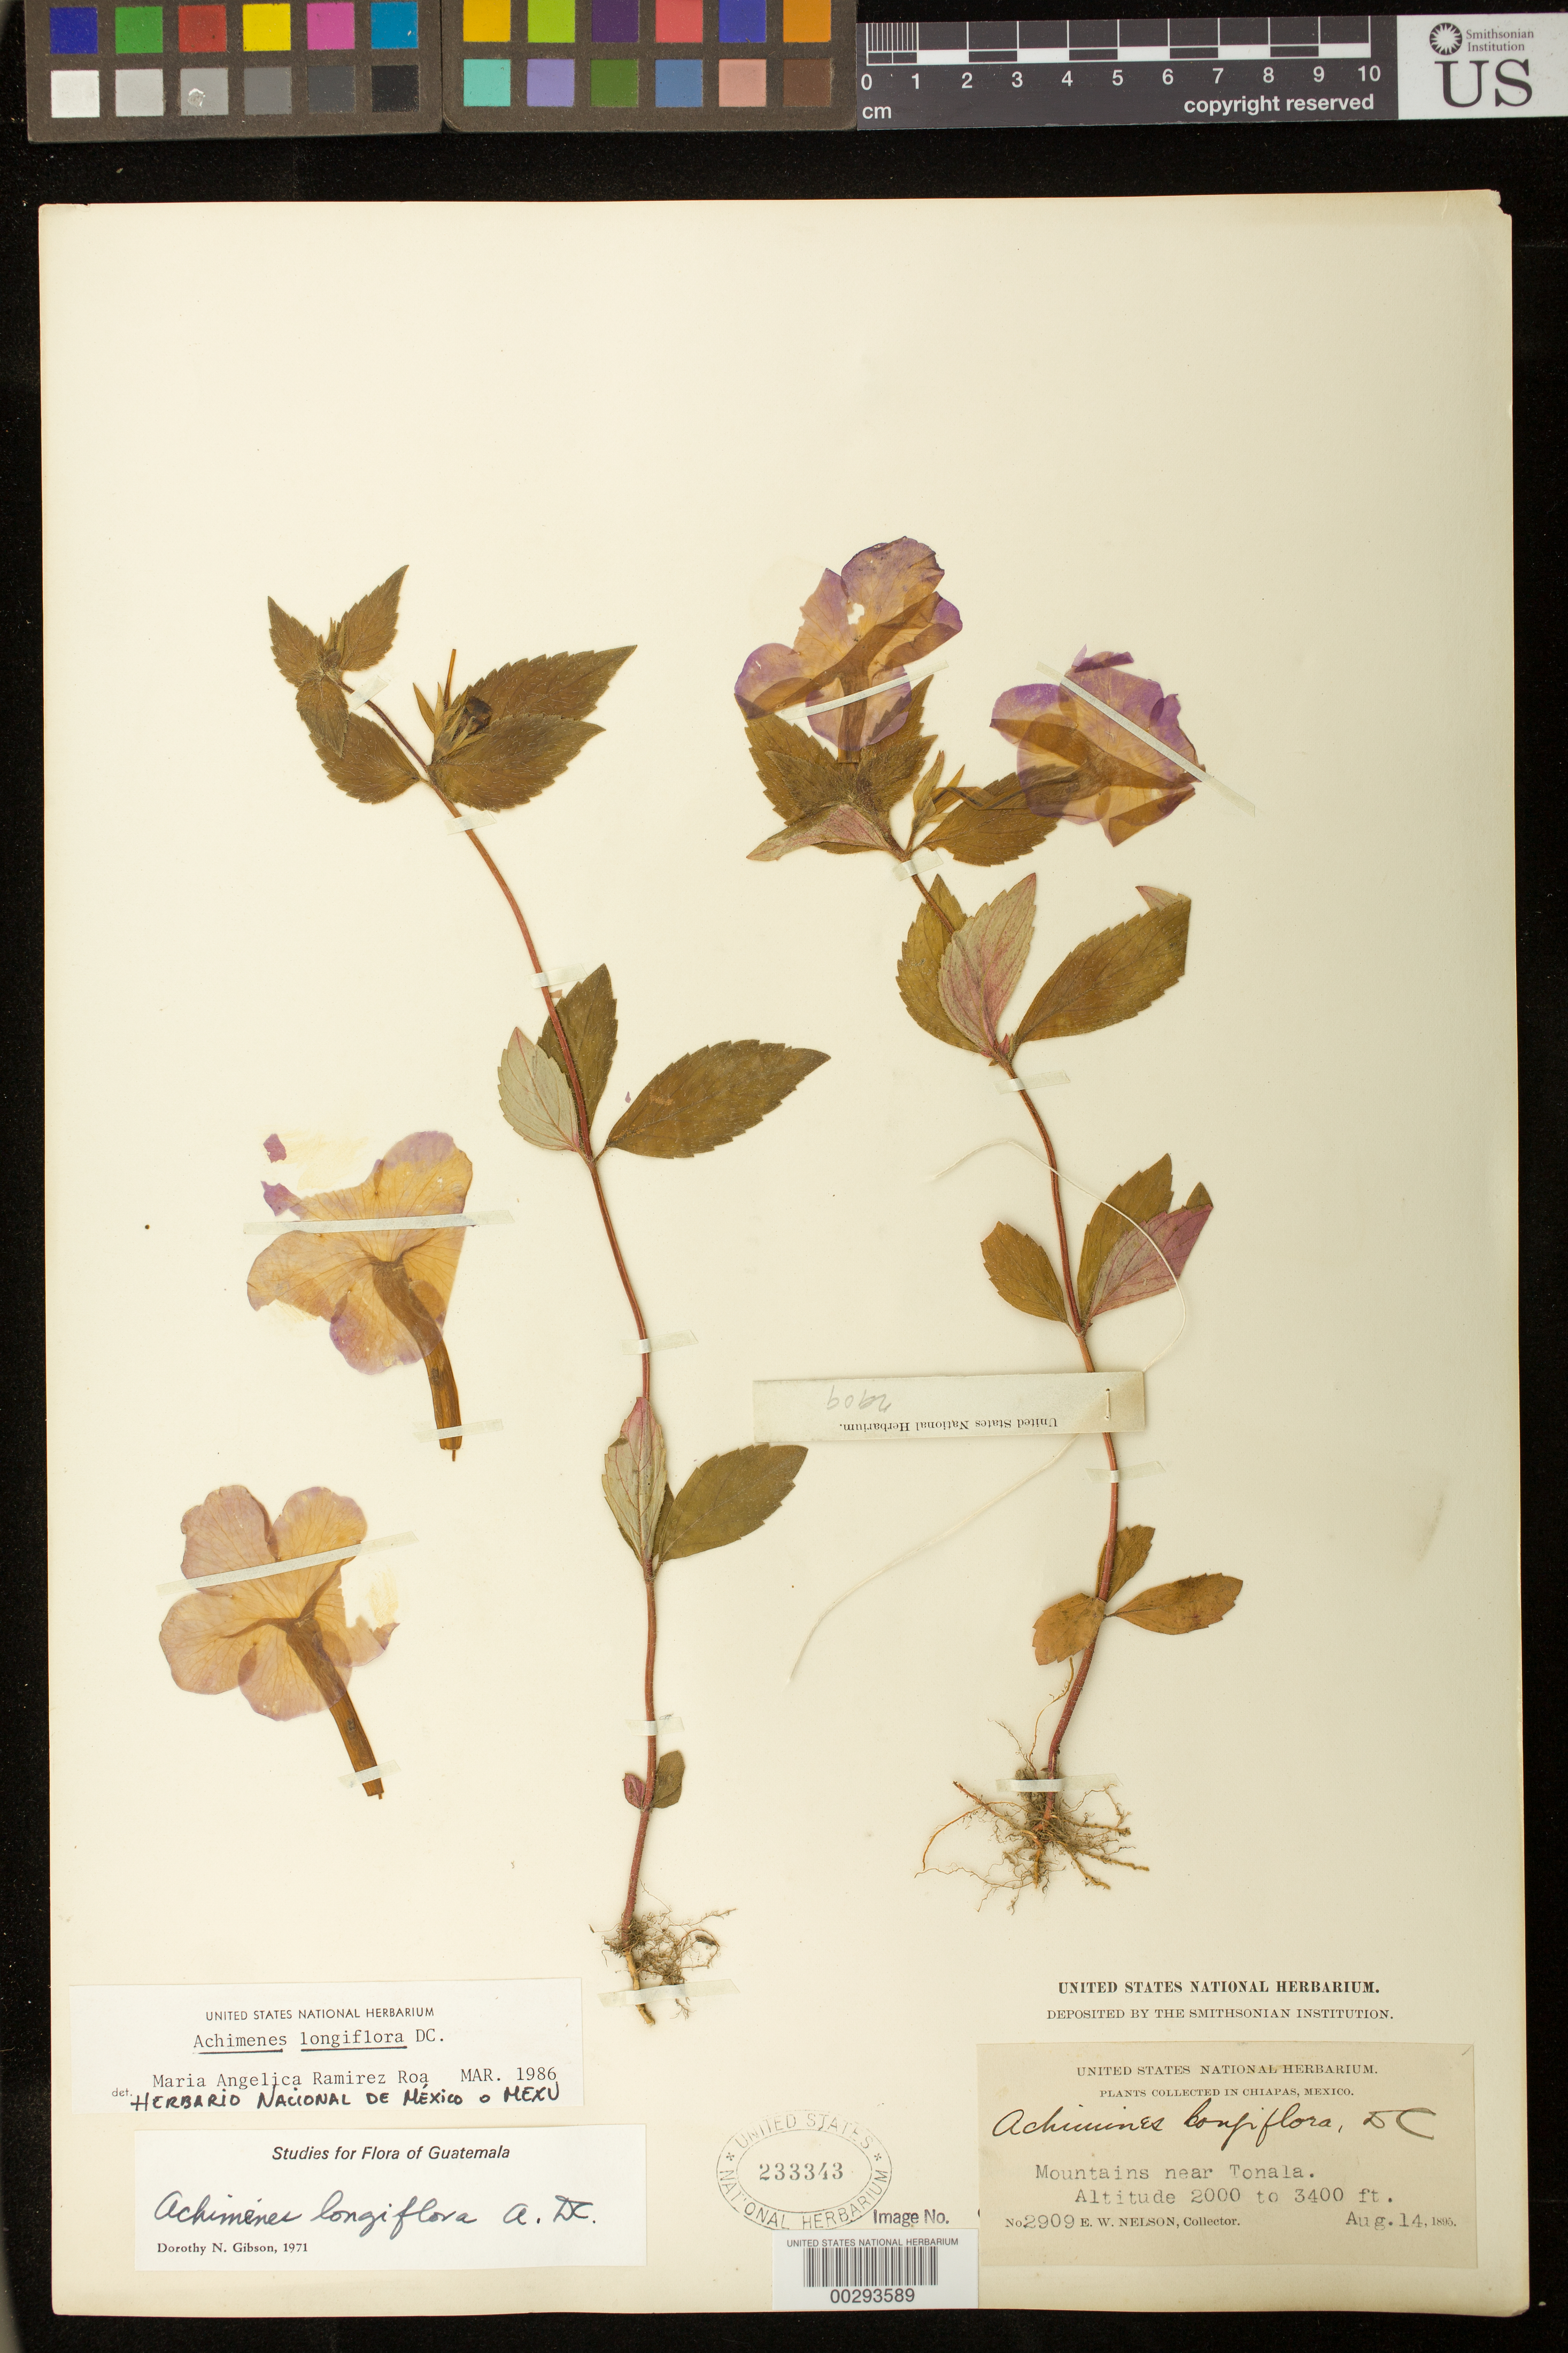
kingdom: Plantae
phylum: Tracheophyta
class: Magnoliopsida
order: Lamiales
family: Gesneriaceae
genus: Achimenes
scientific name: Achimenes longiflora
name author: DC.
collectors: E. W. Nelson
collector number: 2909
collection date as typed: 14 Aug 1895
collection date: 1895-08-14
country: Mexico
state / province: Chiapas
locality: Mountains near Tonala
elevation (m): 610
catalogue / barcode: US 233343